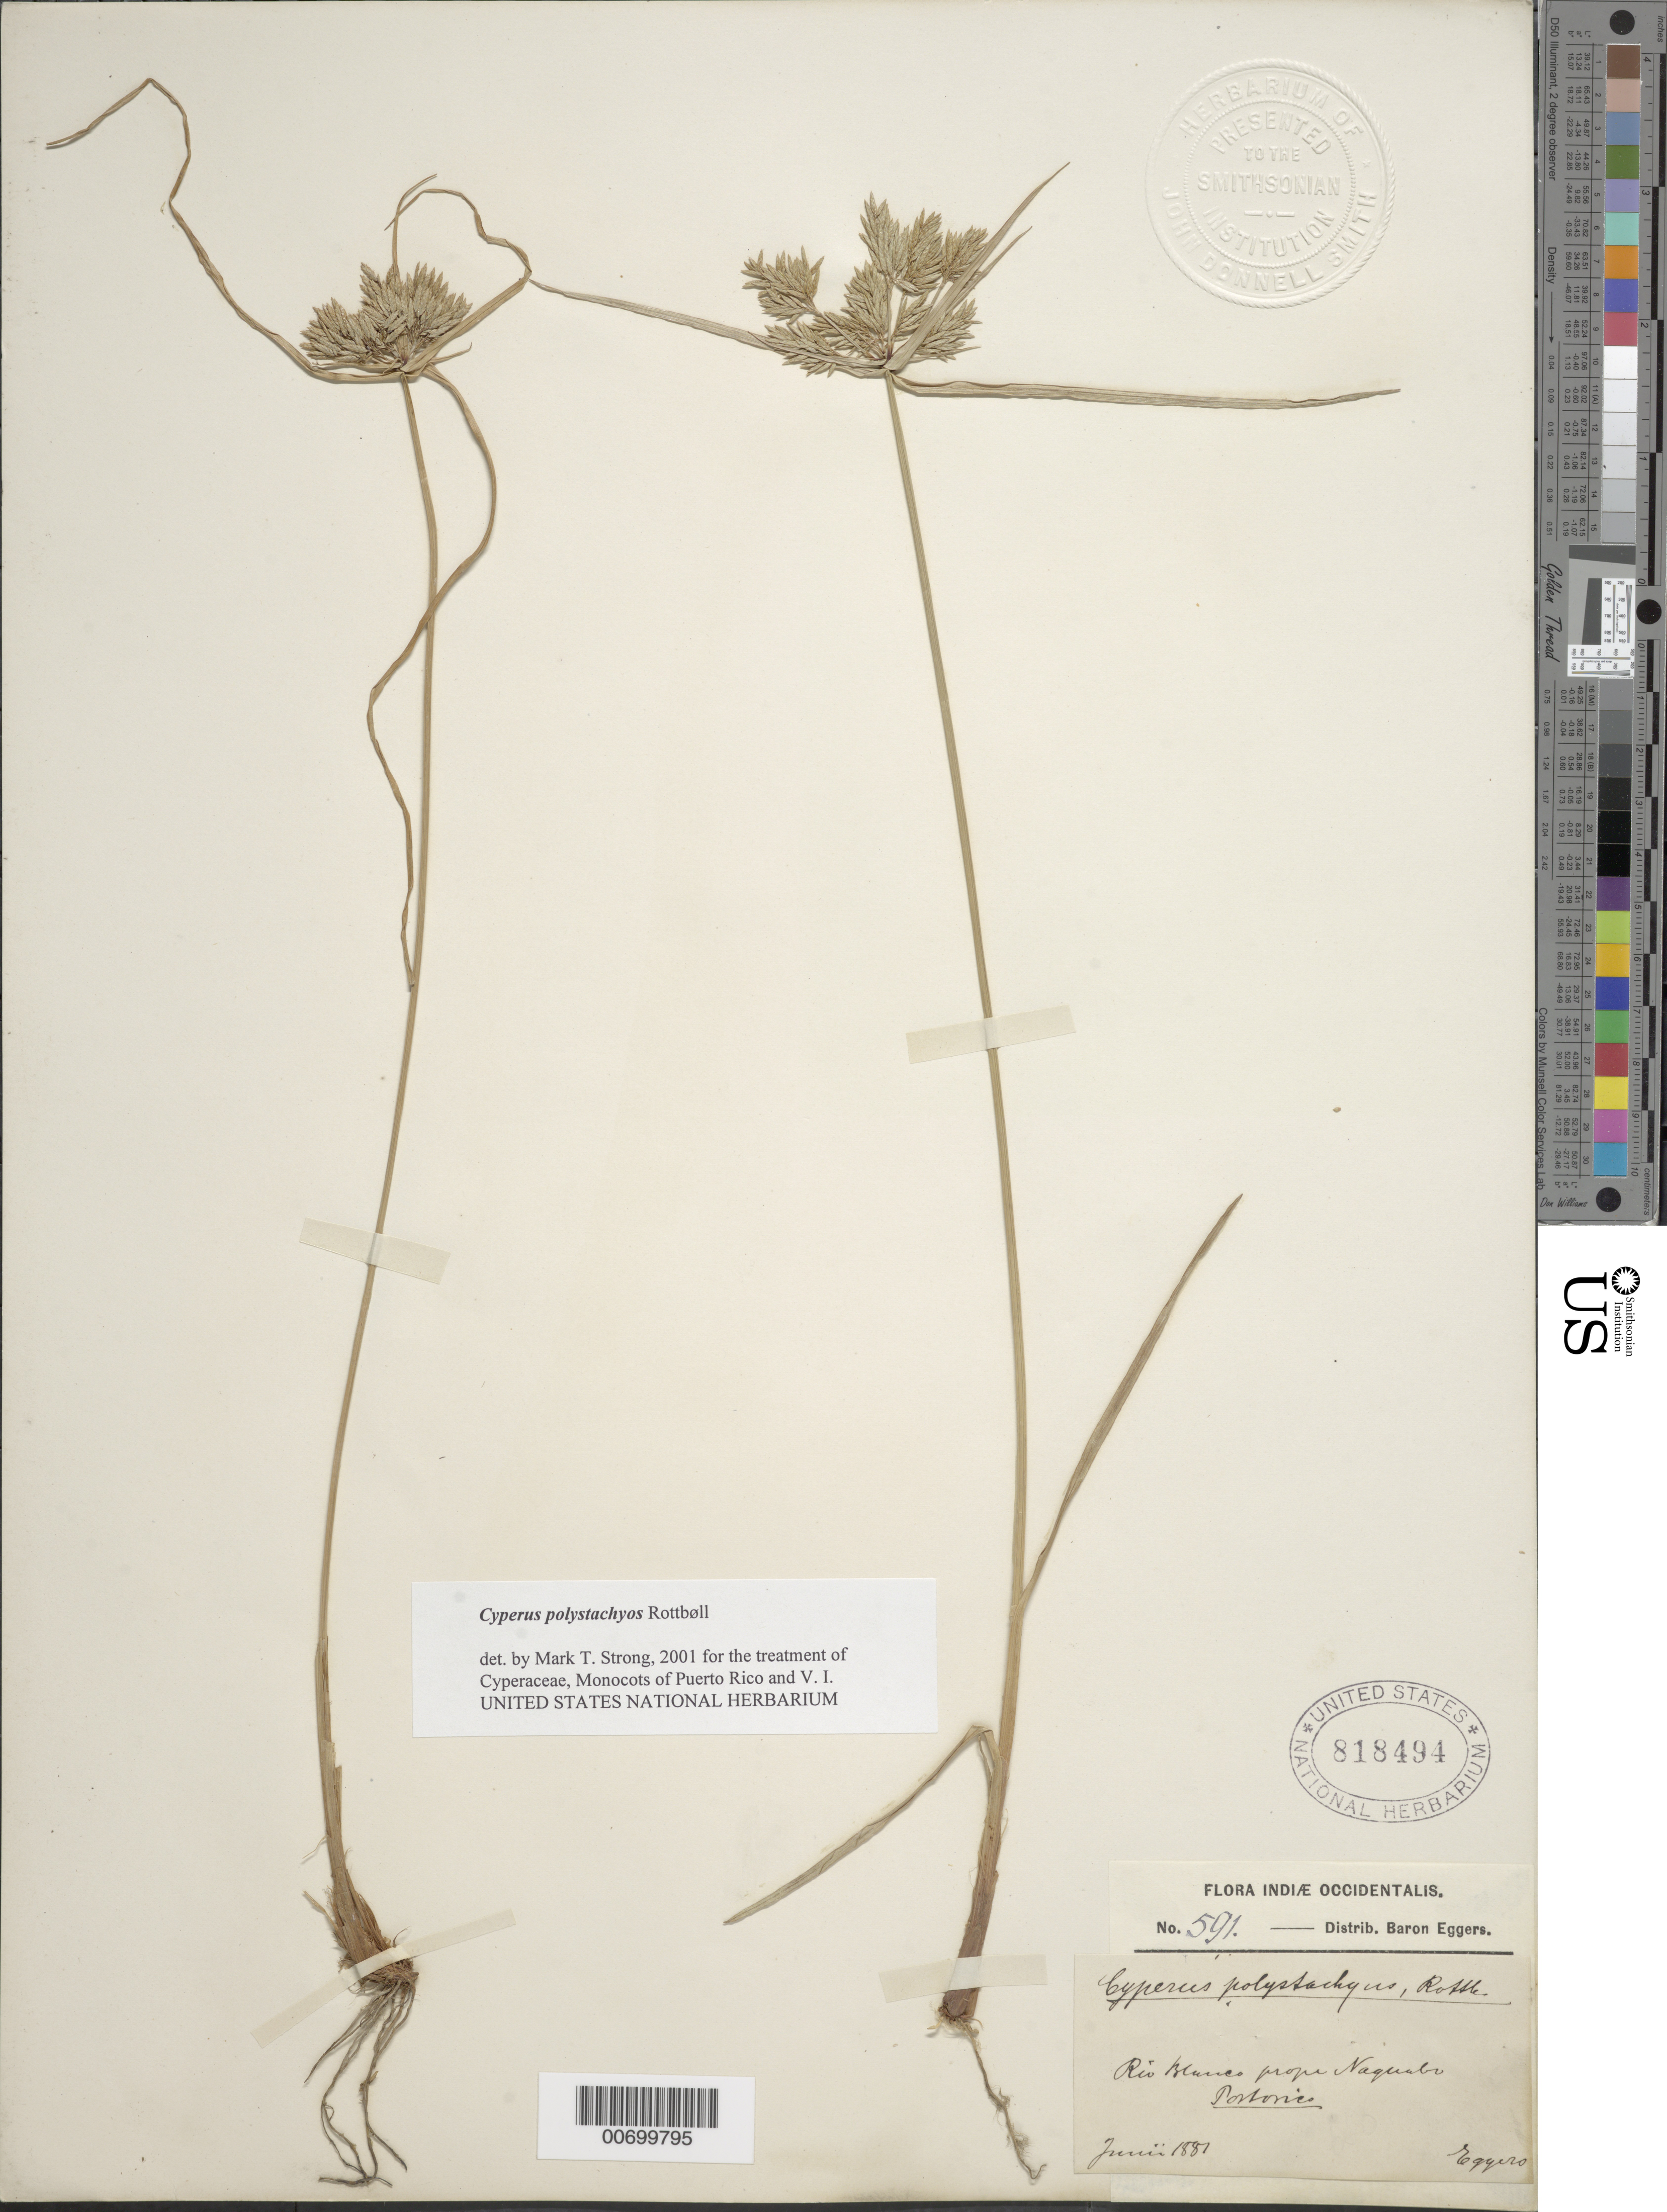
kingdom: Plantae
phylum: Tracheophyta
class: Liliopsida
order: Poales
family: Cyperaceae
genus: Cyperus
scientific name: Cyperus polystachyos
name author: Rottb.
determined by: Strong, M. T., (US), Smithsonian Institution - National Museum of Natural History (UNITED STATES)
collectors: H. F. A. von Eggers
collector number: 591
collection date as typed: Jun 1881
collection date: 1881-06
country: Puerto Rico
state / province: Naguabo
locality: Rio Blanco prope Naguabo.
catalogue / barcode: US 818494